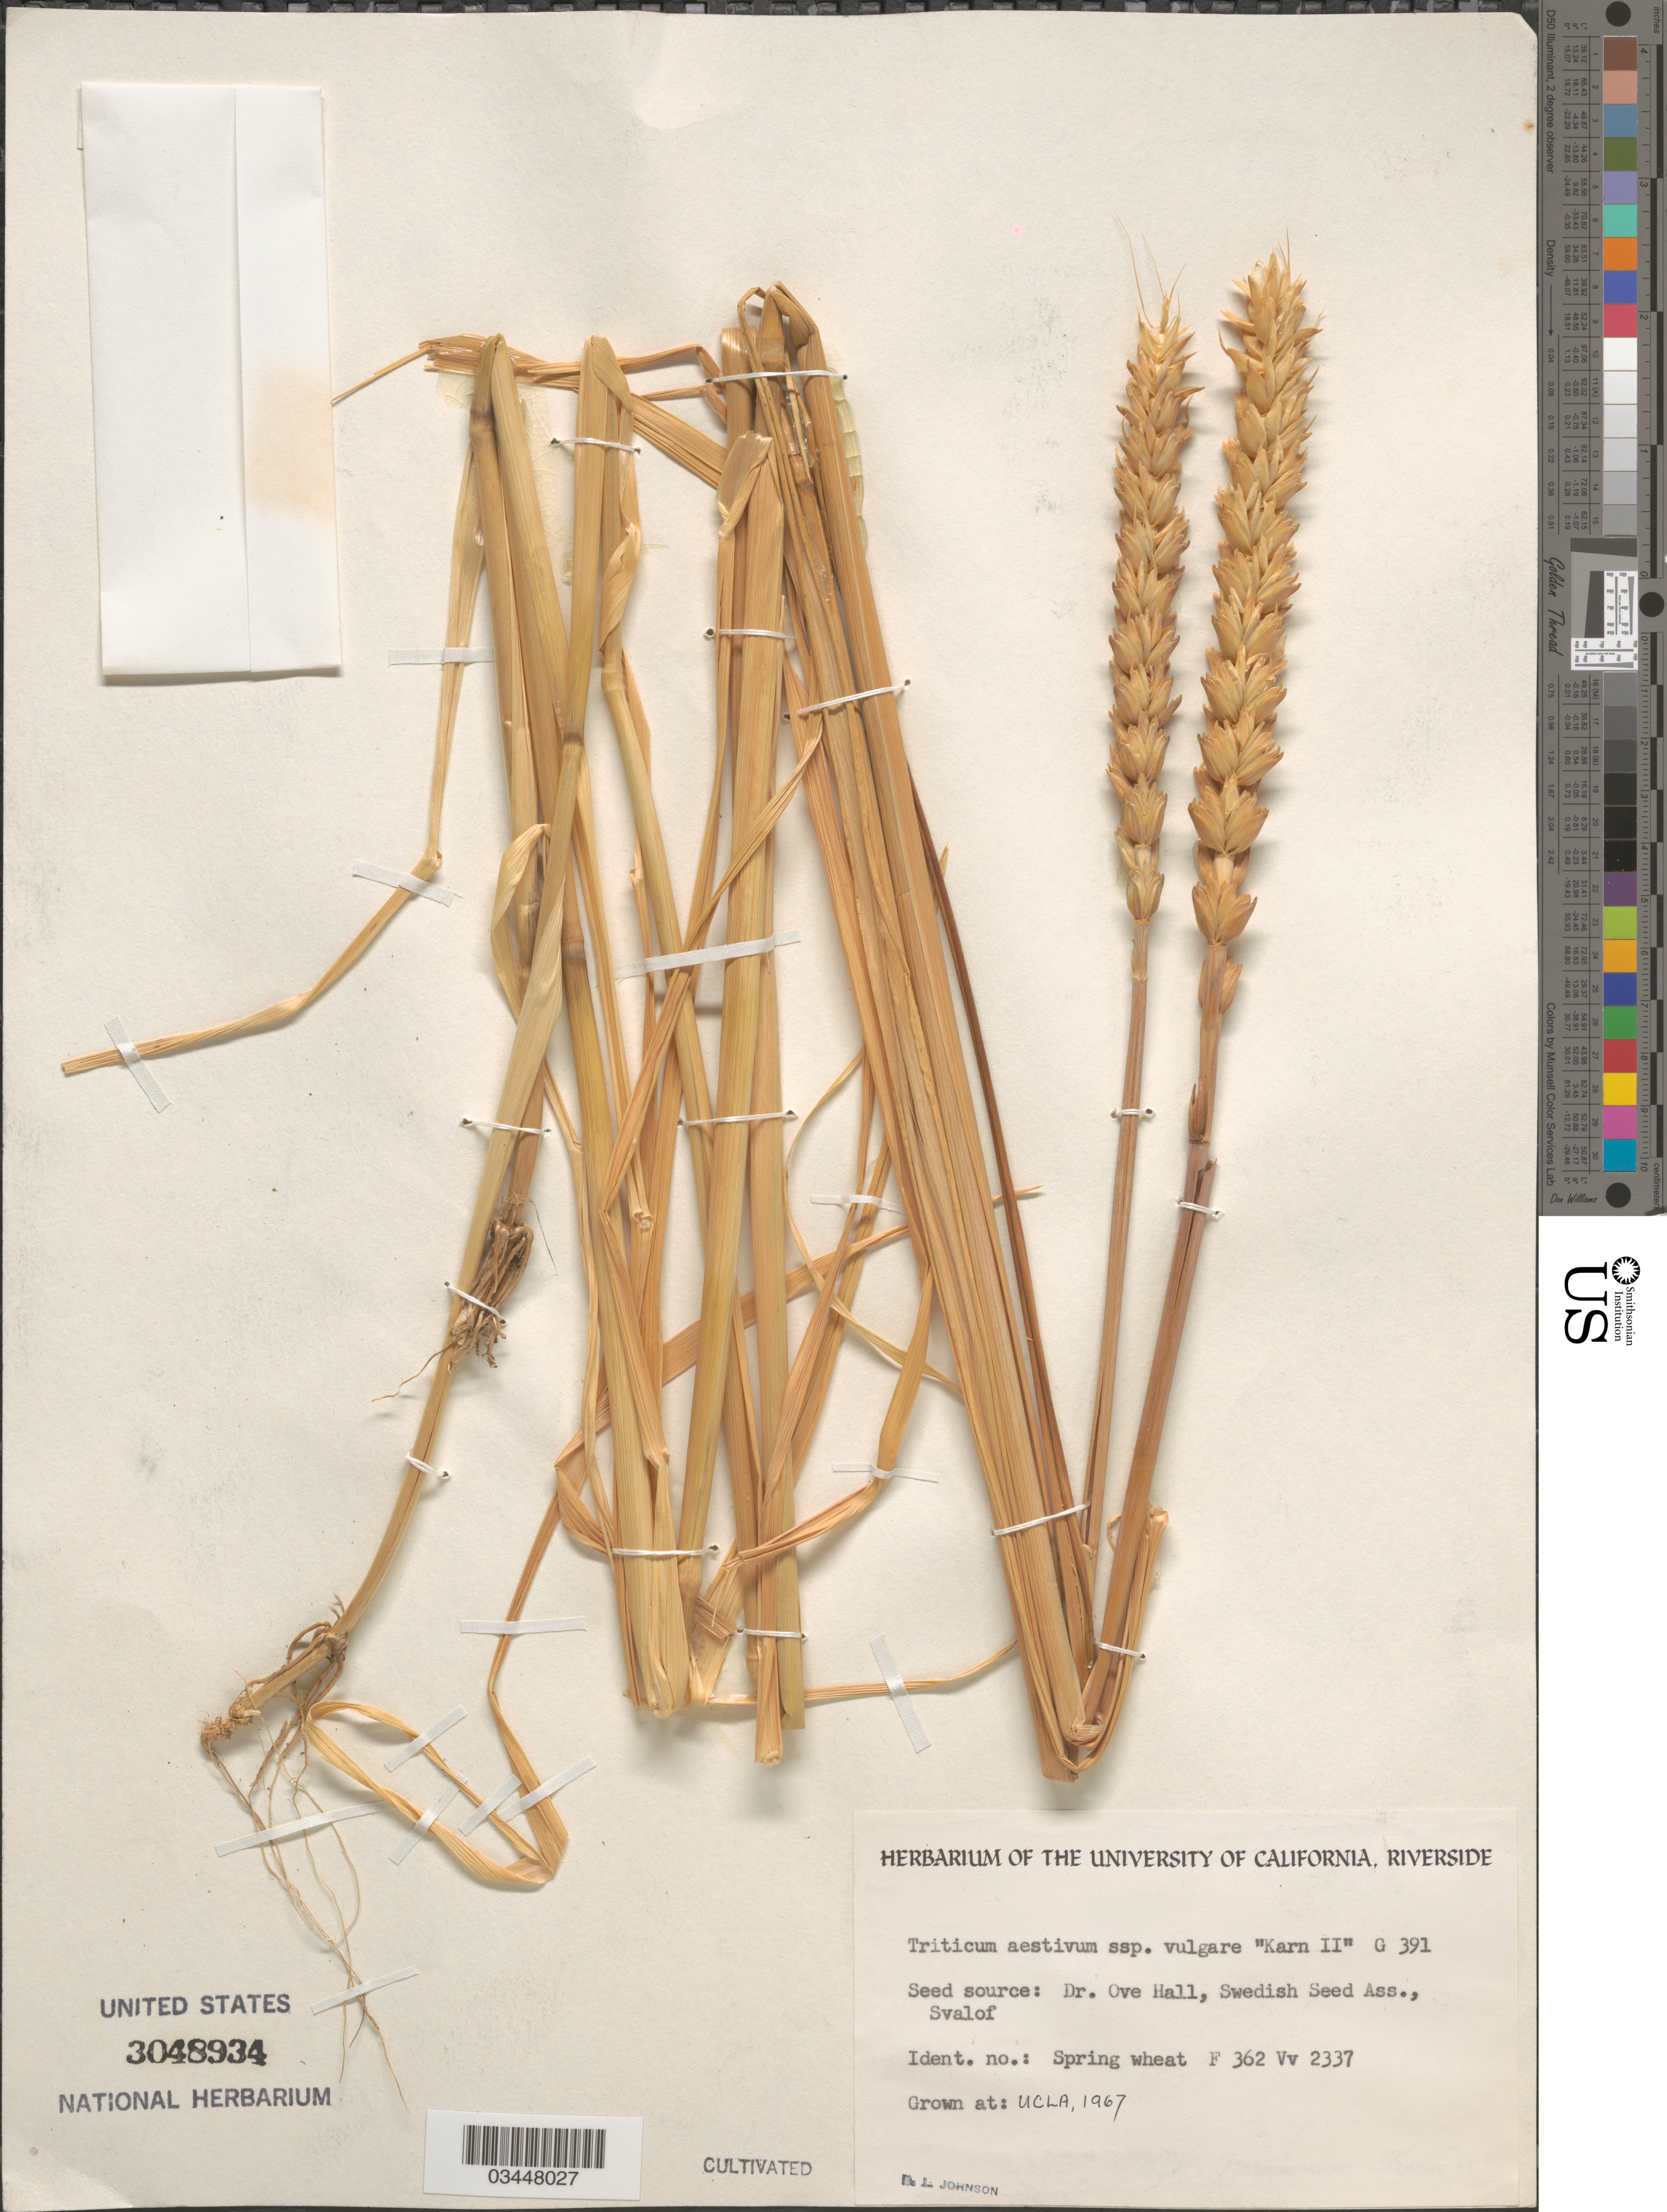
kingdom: Plantae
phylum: Tracheophyta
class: Liliopsida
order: Poales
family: Poaceae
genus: Triticum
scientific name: Triticum aestivum subsp. vulgare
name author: (Vill.) Thell.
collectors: B. Johnson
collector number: G391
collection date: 1967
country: United States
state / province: California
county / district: Los Angeles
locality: UCLA.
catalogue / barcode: US 3048934